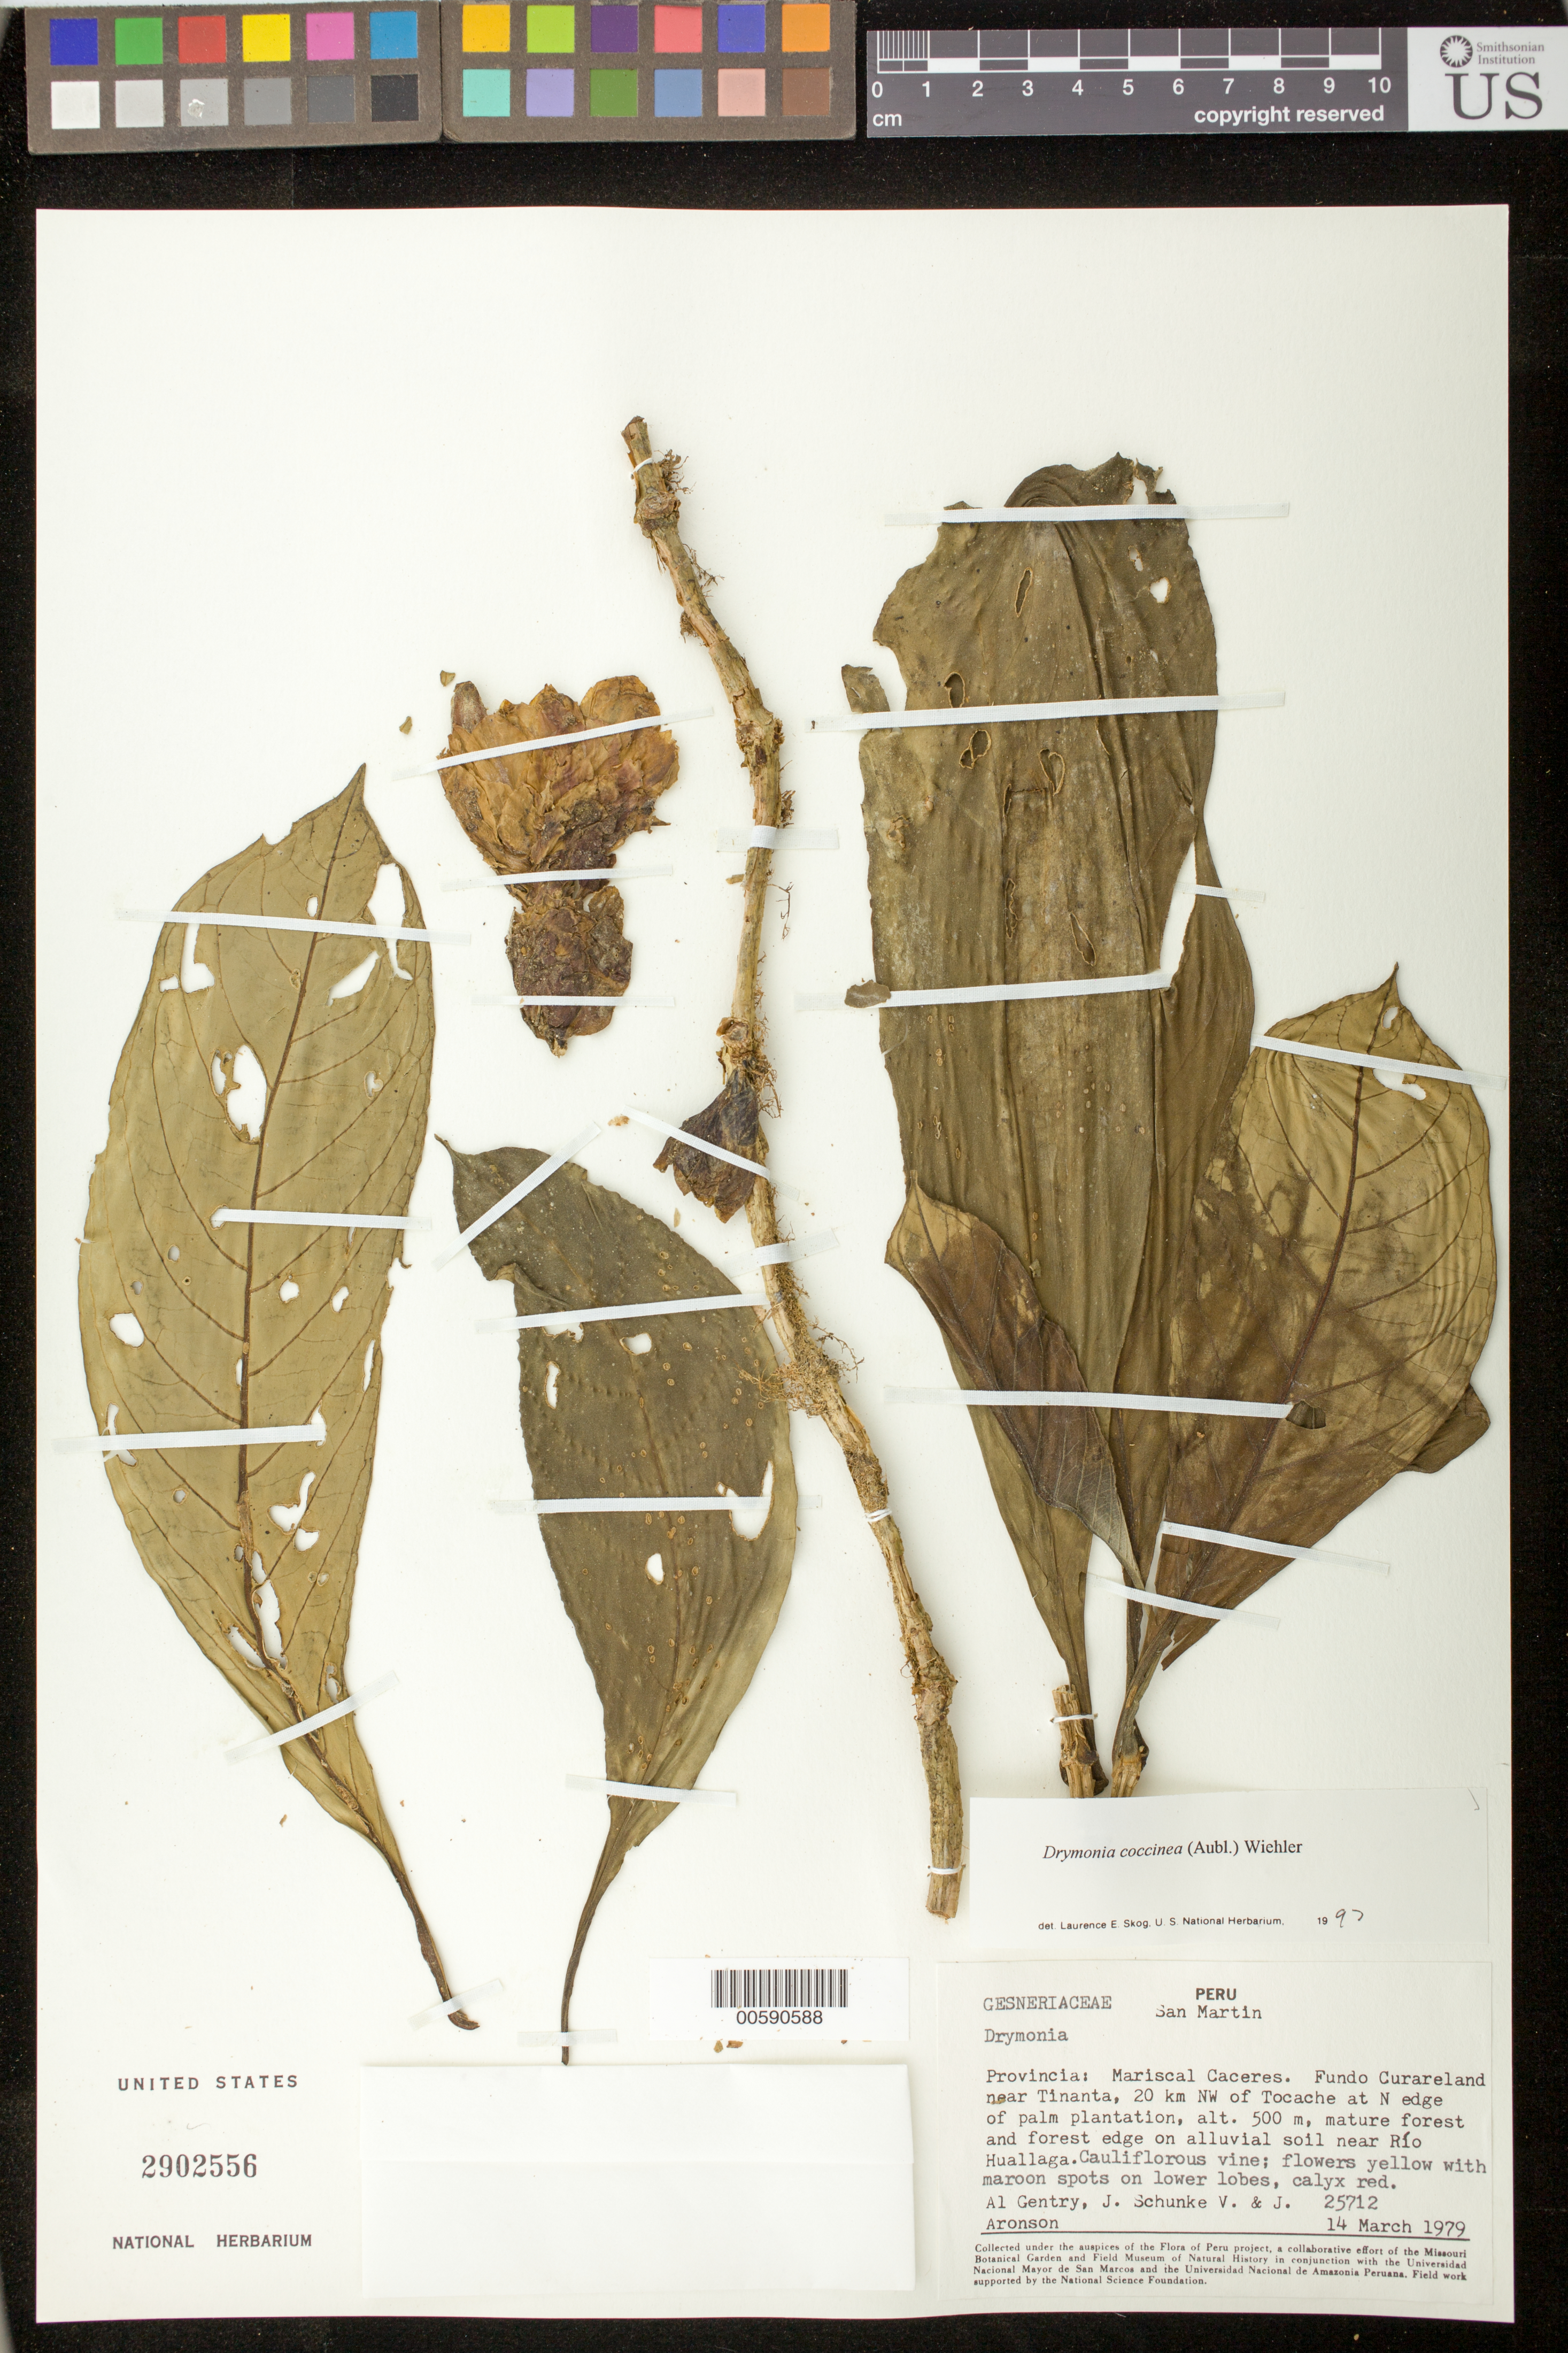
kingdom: Plantae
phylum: Tracheophyta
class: Magnoliopsida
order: Lamiales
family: Gesneriaceae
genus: Drymonia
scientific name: Drymonia coccinea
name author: (Aubl.) Wiehler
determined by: Skog, Laurence E.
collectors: A. H. Gentry, J. Schunke Vigo & J. Aronson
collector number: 25712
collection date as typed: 14 Mar 1979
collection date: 1979-03-14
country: Peru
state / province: San Martín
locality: Prov. Mariscal Caceres; Fundo Curareland near Tinanta, 20 km NW of Tocache at N edge of palm plantation, near Rio Huallaga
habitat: Mature forest and forest edge on alluvial soil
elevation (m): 500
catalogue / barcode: US 2902556